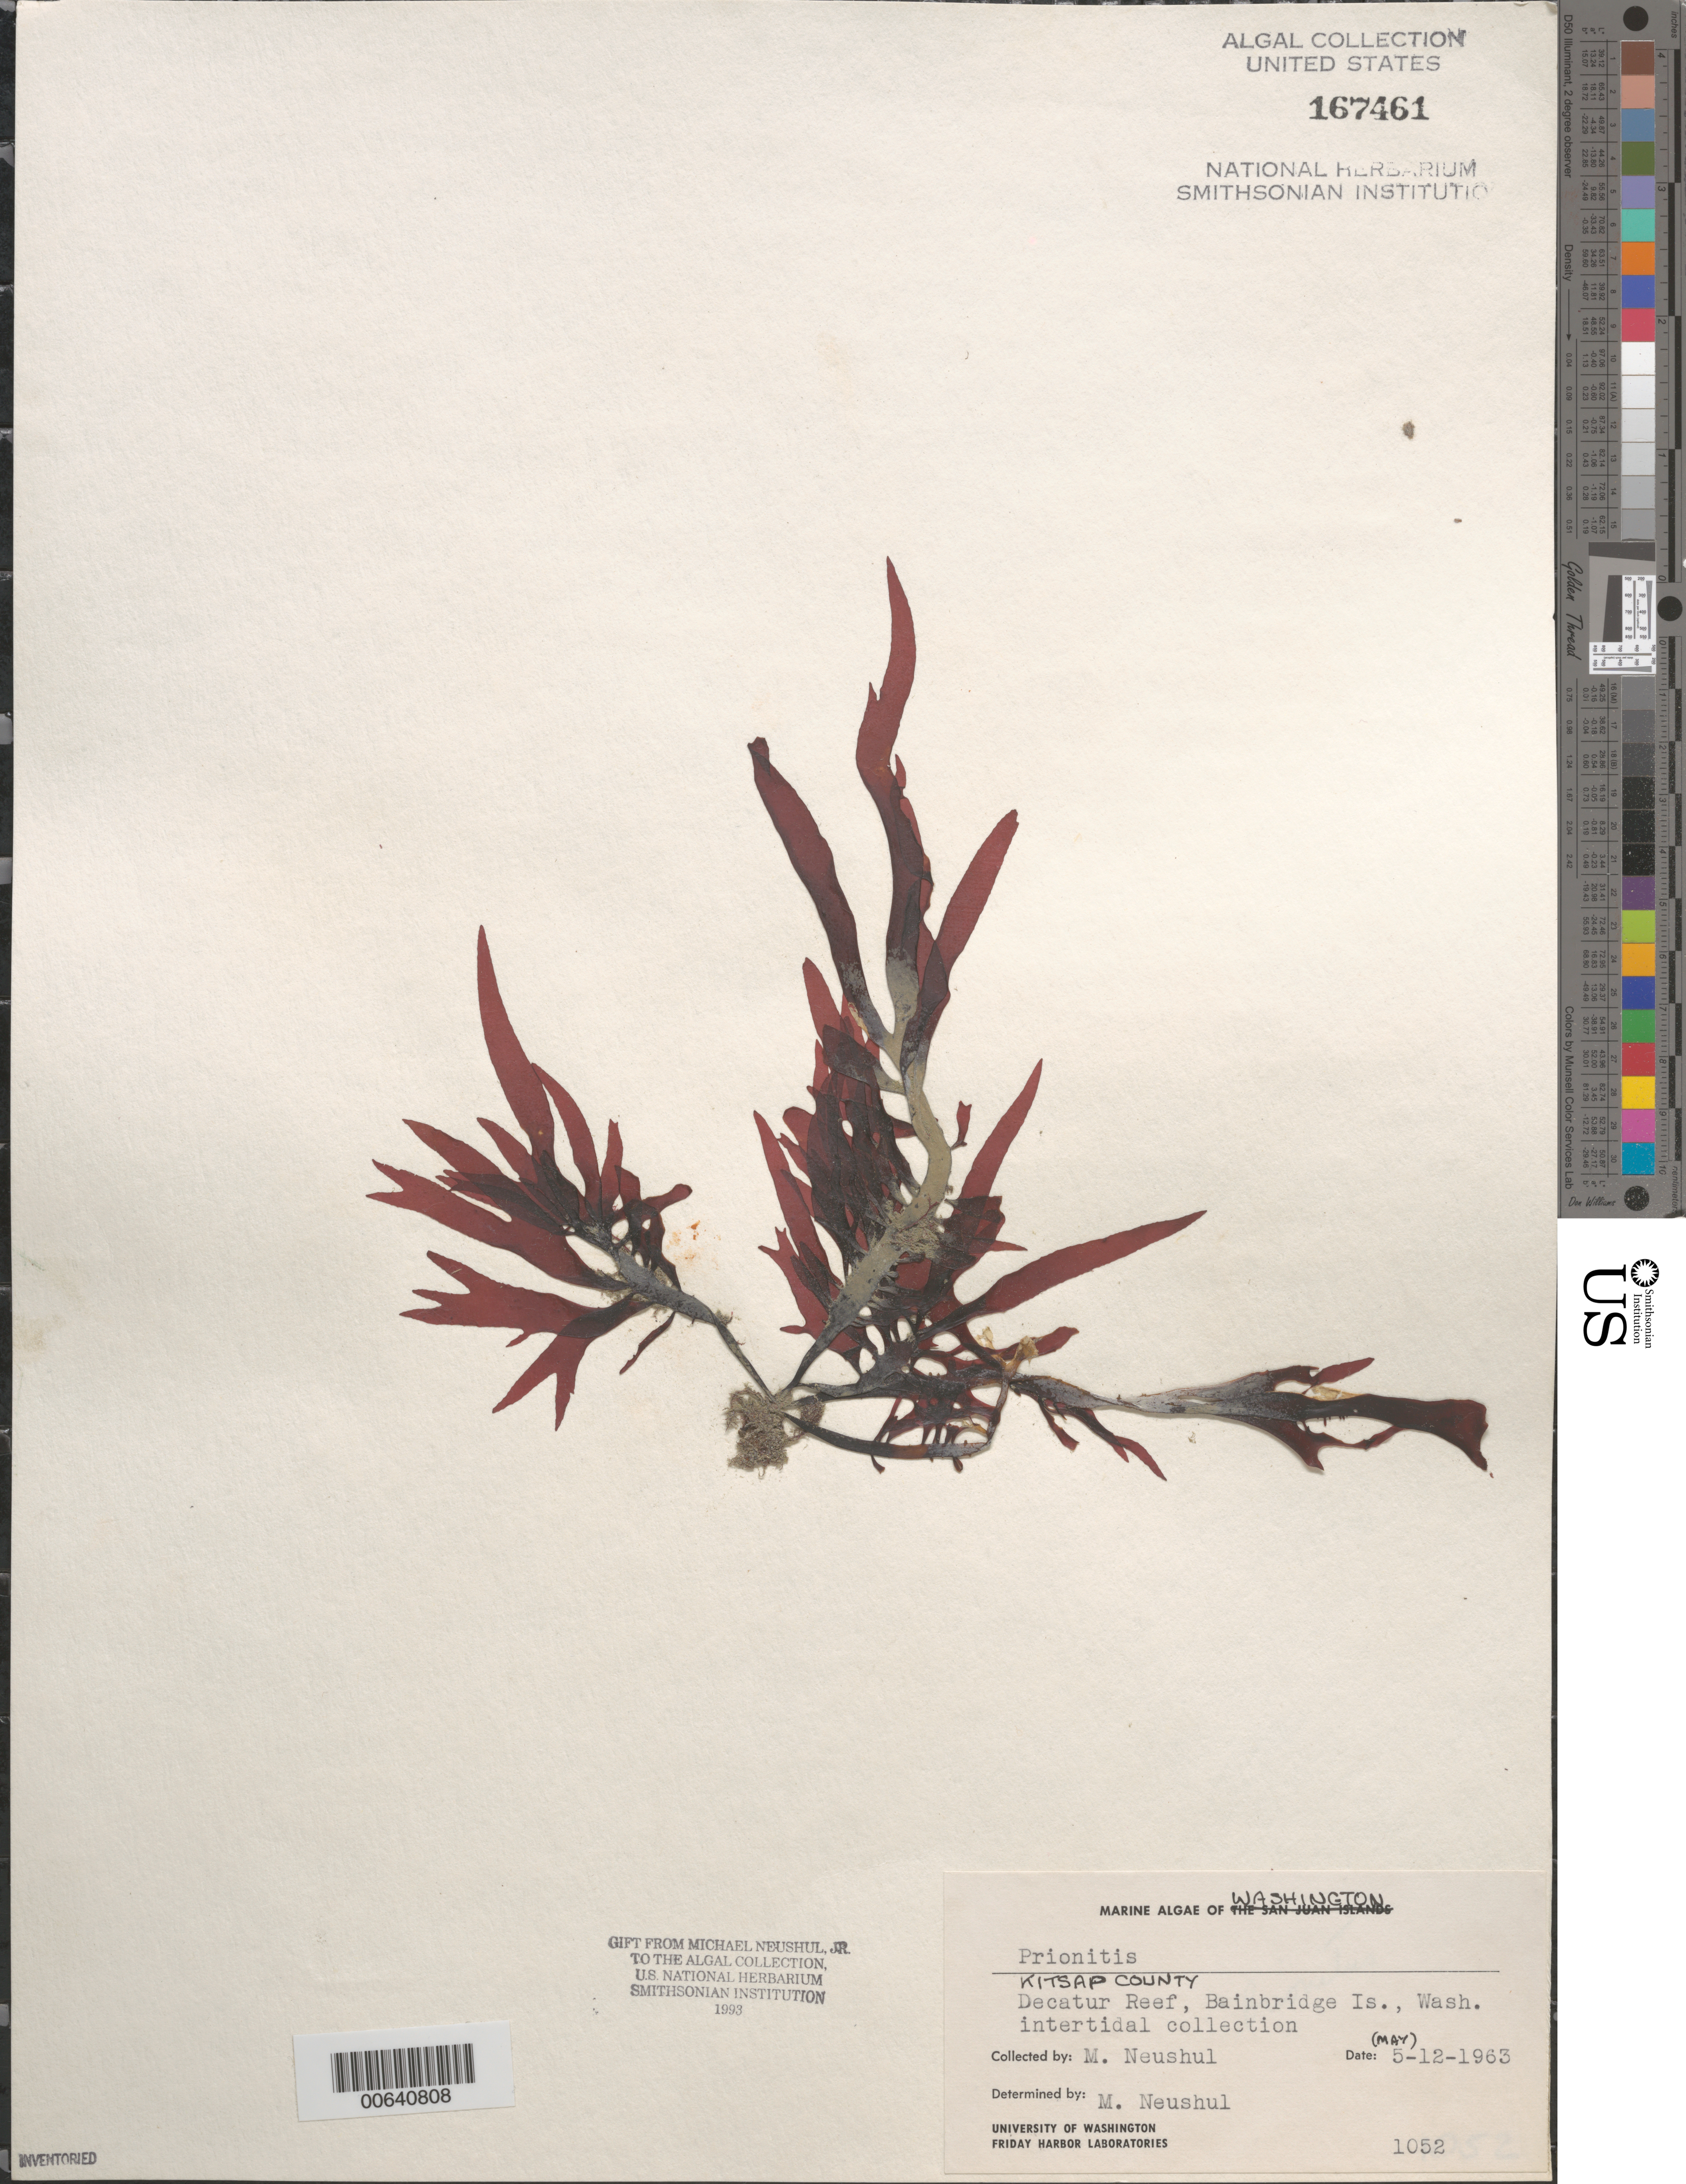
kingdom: Plantae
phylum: Rhodophyta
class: Florideophyceae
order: Cryptonemiales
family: Cryptonemiaceae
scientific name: Prionitis sp.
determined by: Neushul, M.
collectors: M. Neushul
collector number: Neushul 1052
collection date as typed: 12 May 1963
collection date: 1963-05-12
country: United States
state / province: Washington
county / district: Kitsap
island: Bainbridge Island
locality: Decatur Reef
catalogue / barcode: US 167461